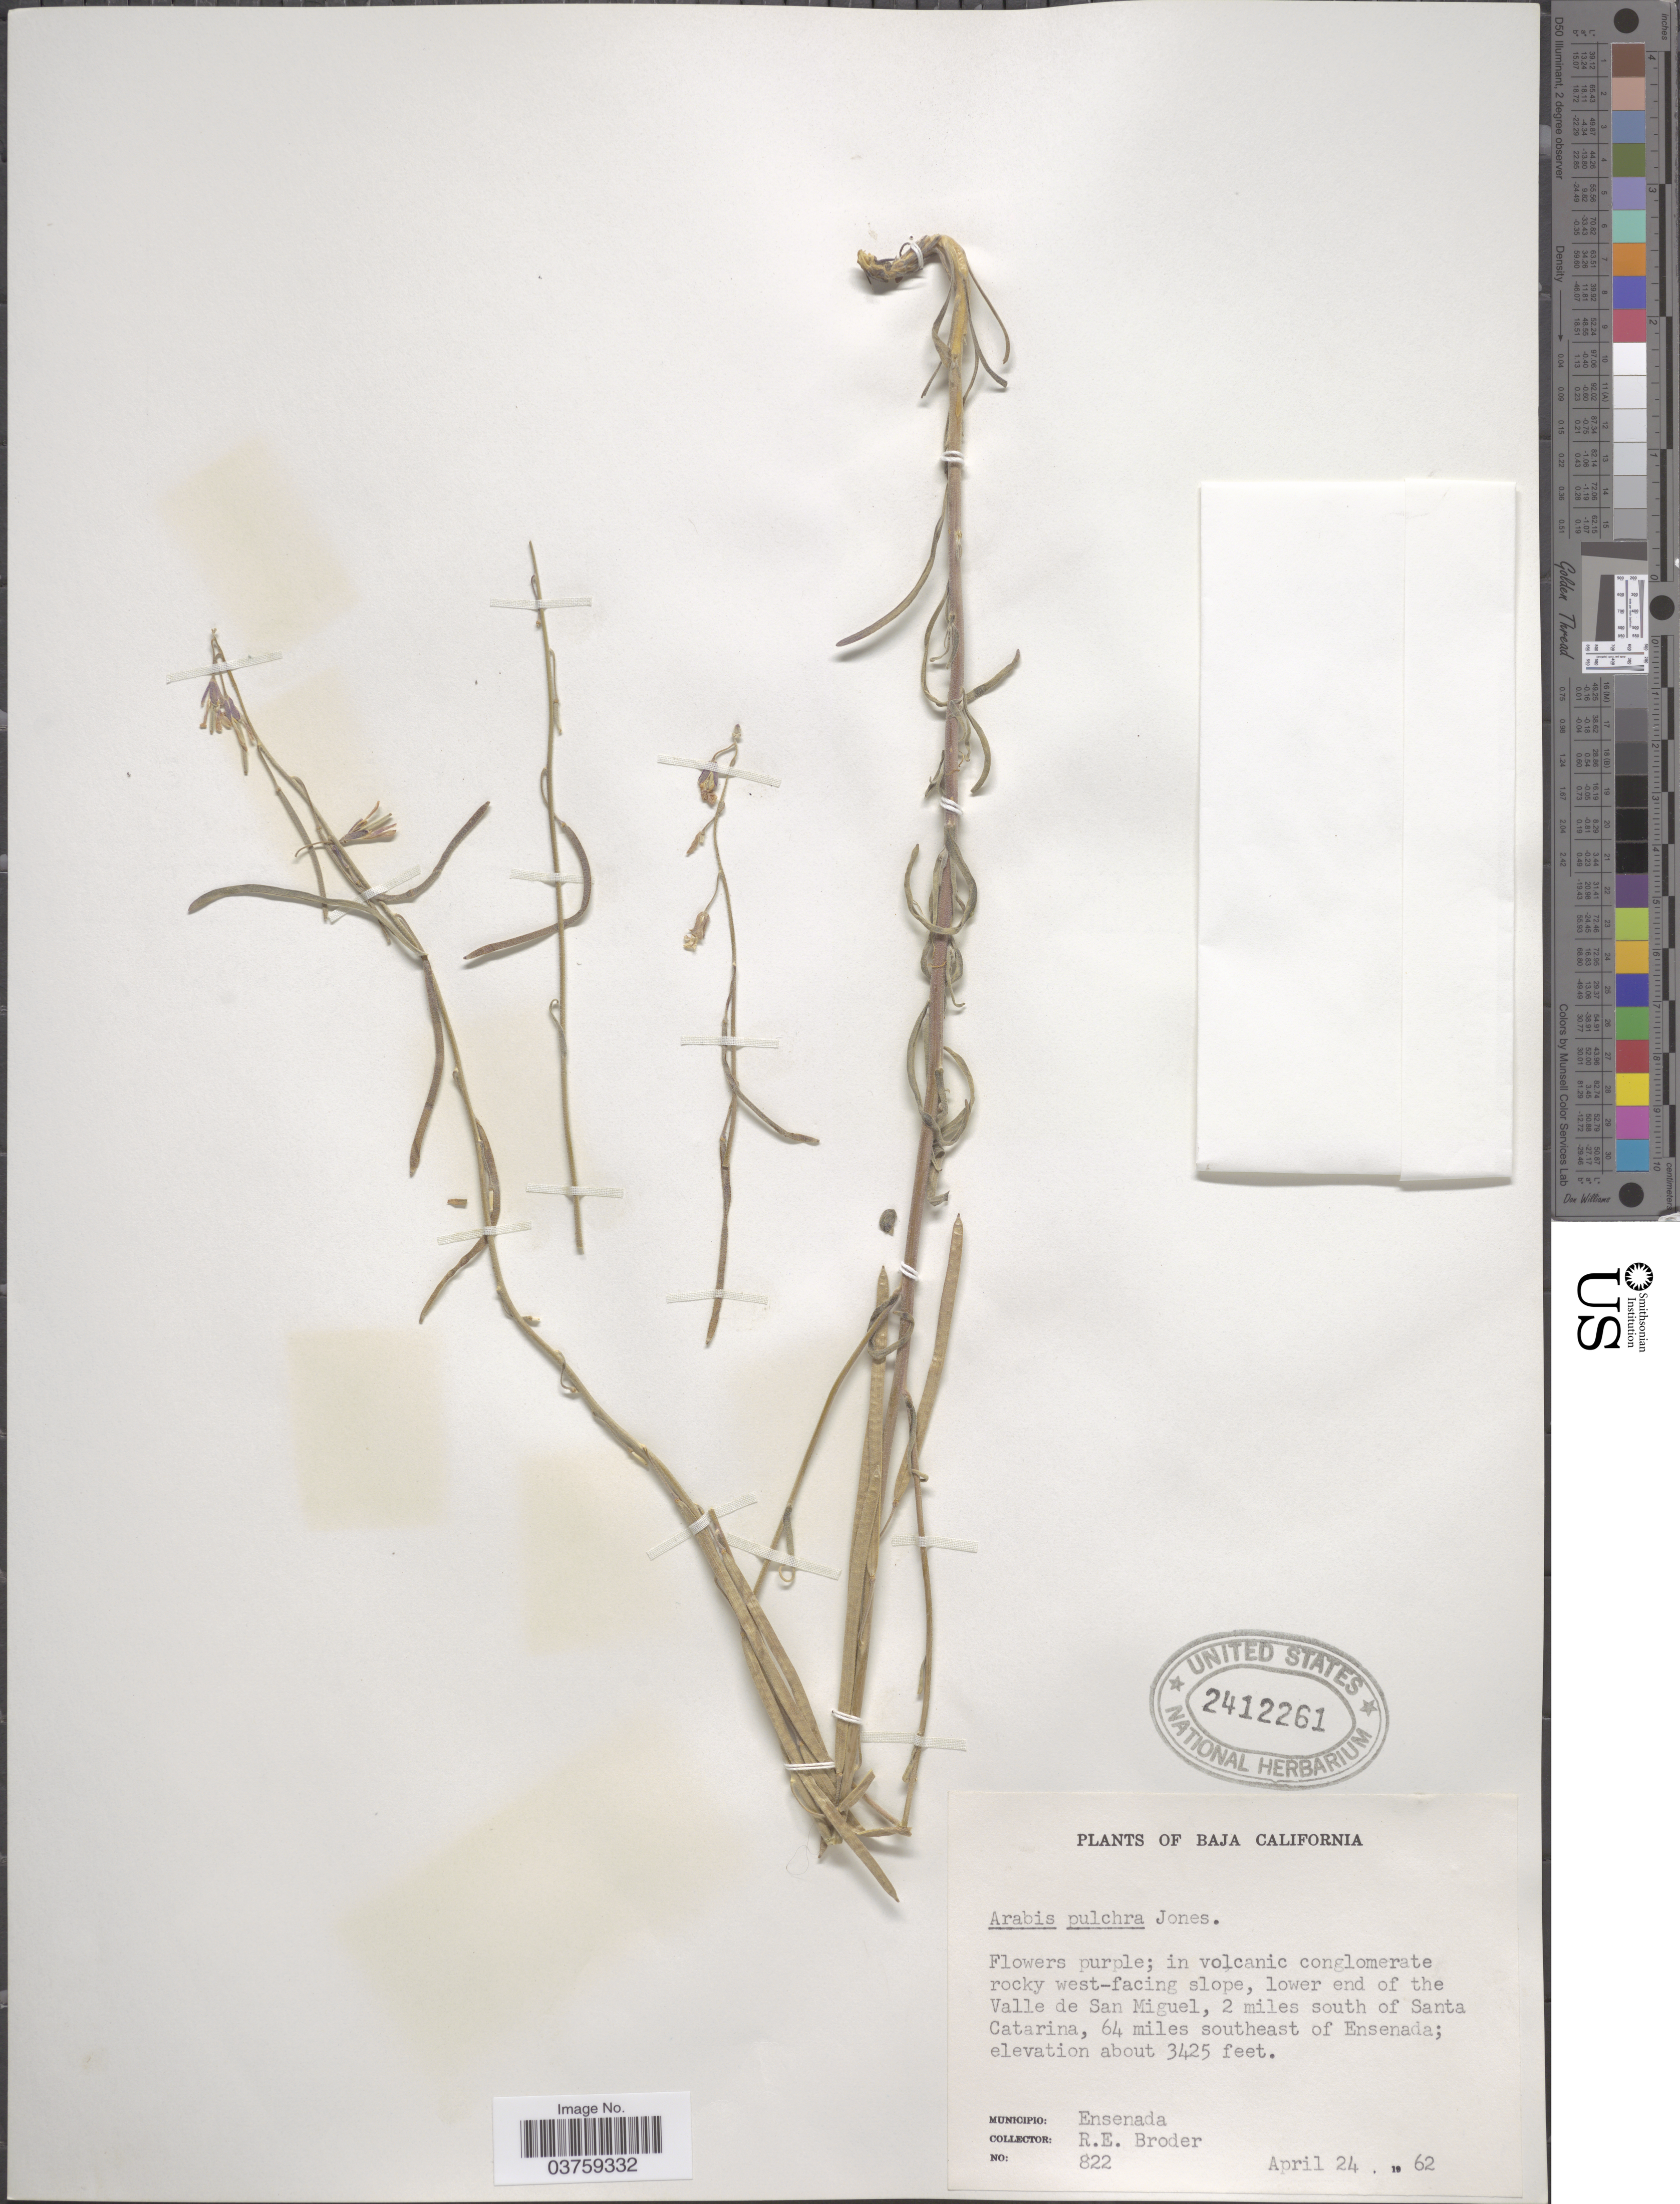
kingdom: Plantae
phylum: Tracheophyta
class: Magnoliopsida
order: Brassicales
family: Brassicaceae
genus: Arabis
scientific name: Arabis pulchra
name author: M.E. Jones ex S. Watson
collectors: R. Border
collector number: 822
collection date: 1962-04-24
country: Mexico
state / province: Baja California Norte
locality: Rocky west-facing slope, lower end of the Valle de San Miguel, 2 miles south of Santa Catarina, 64 miles southeast of Ensenada. Municipio: Ensenada.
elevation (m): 1044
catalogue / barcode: US 2412261